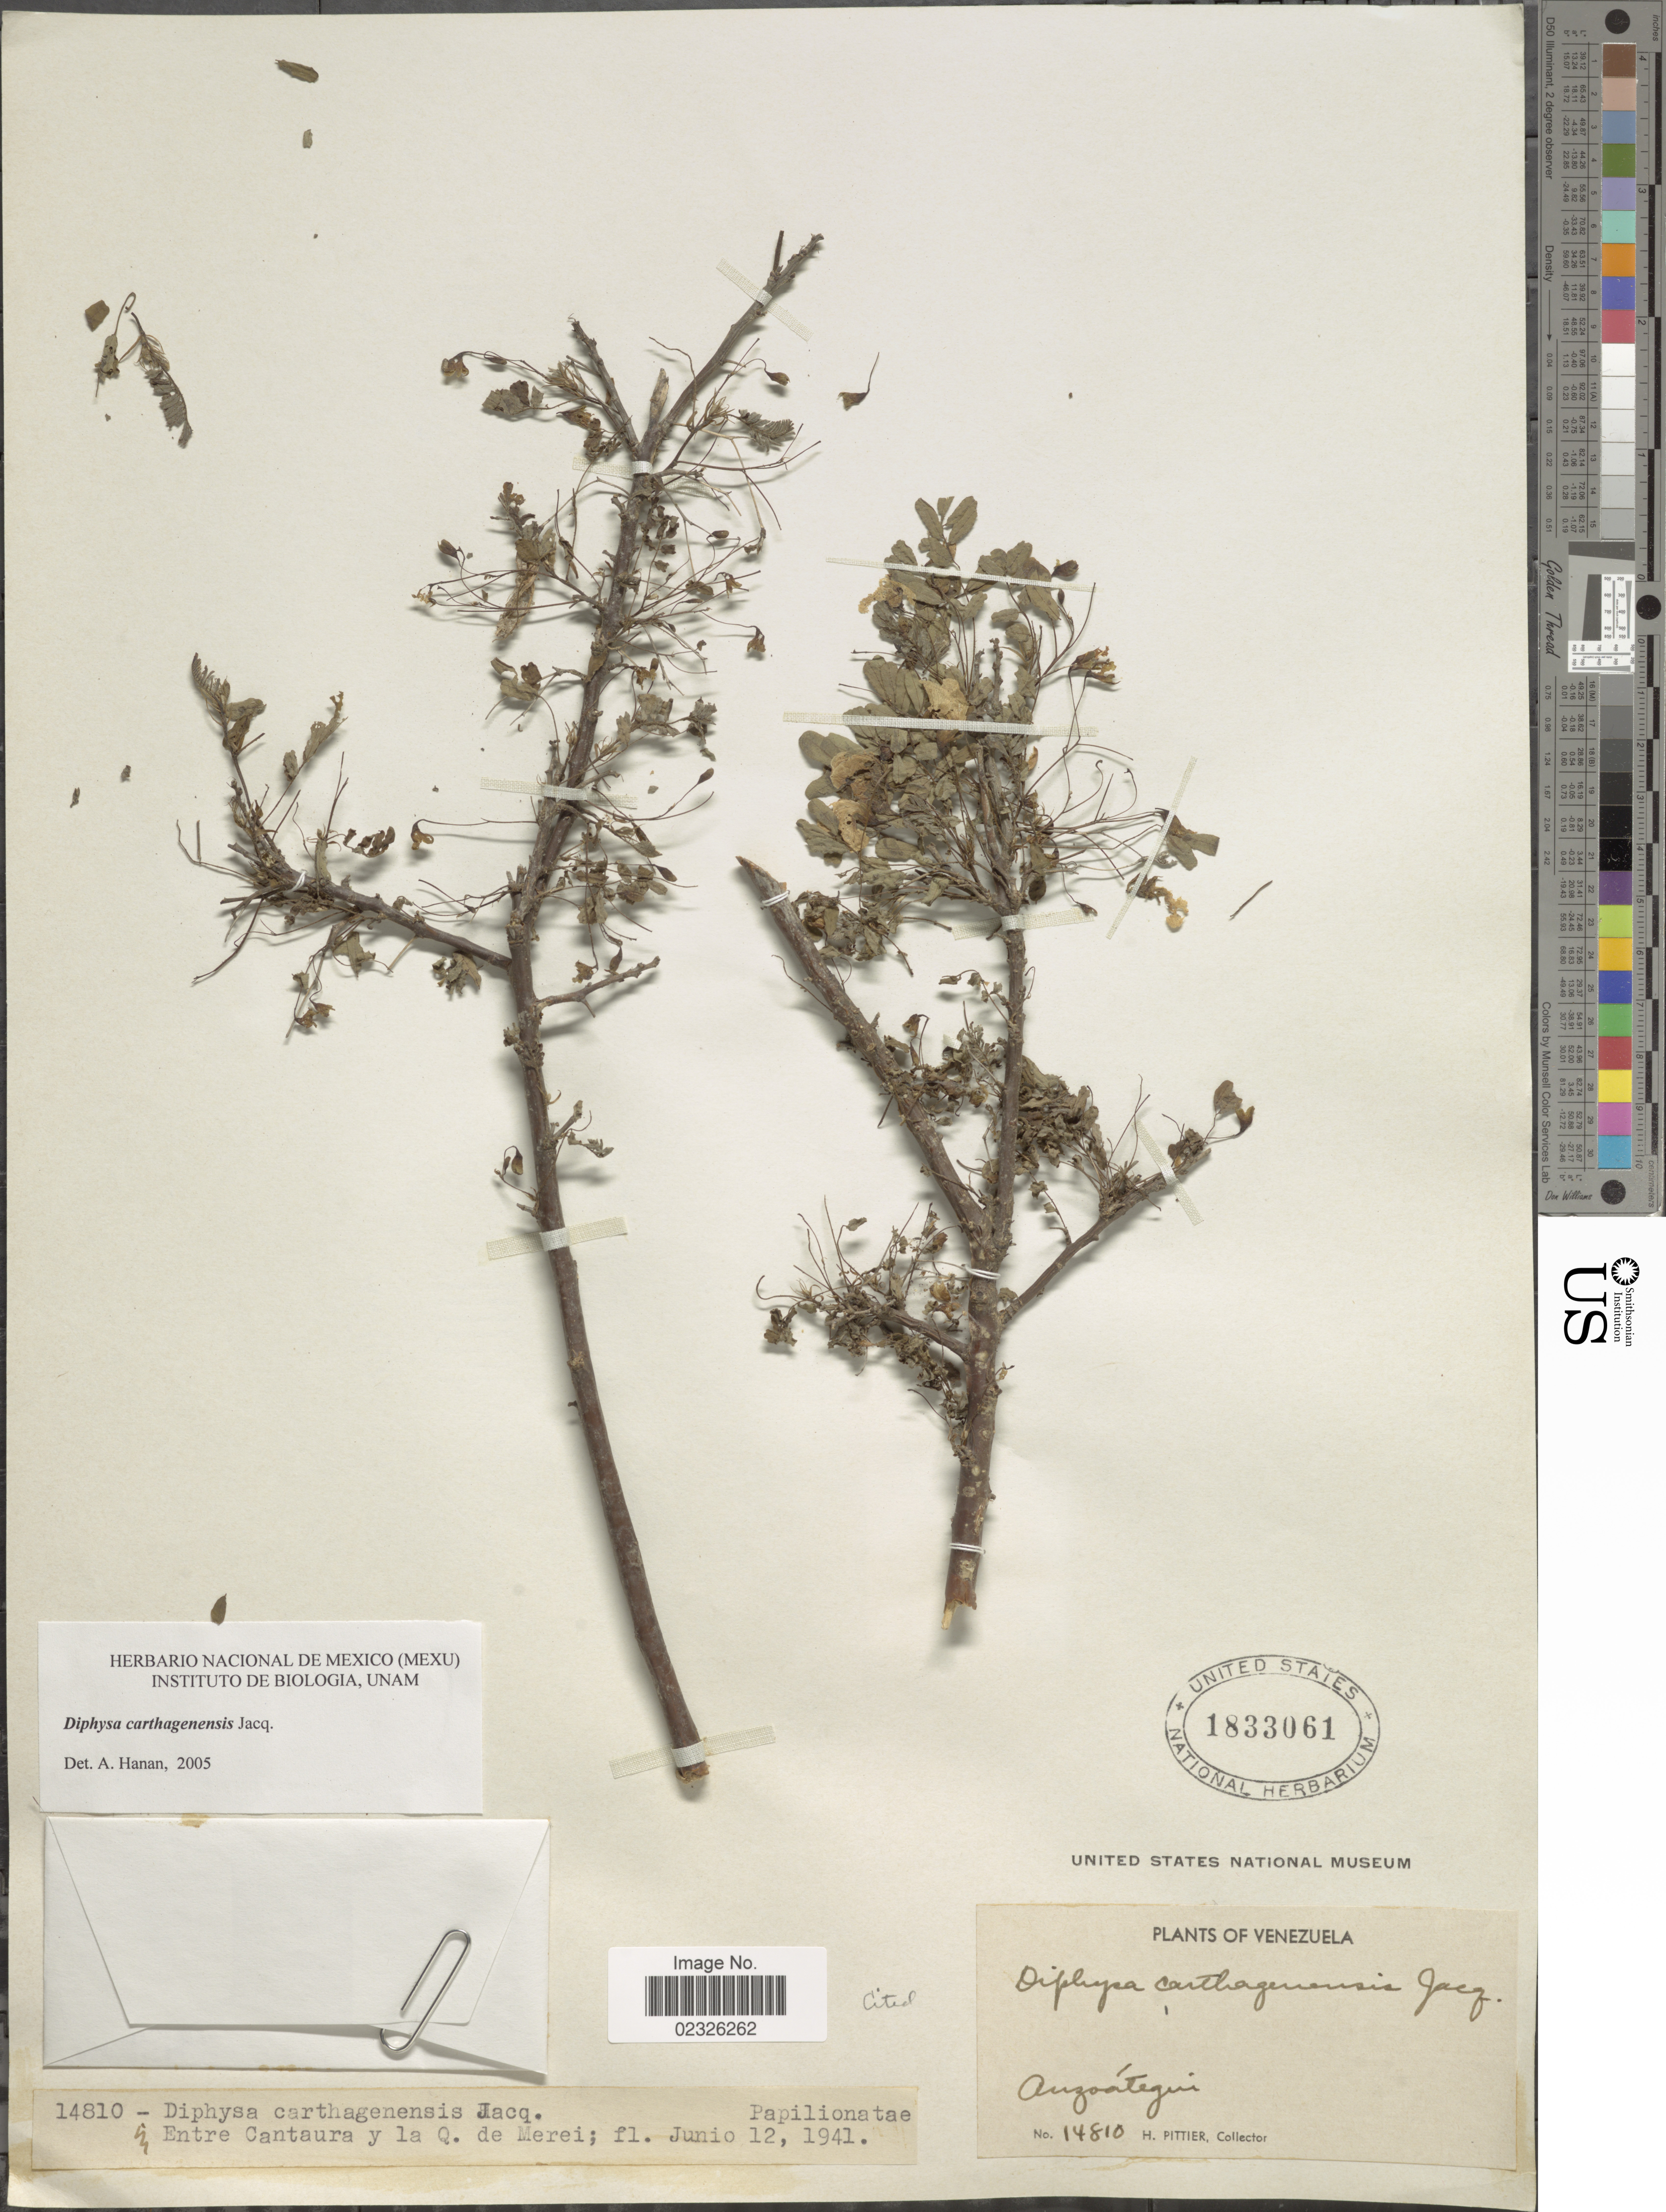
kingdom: Plantae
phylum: Tracheophyta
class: Magnoliopsida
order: Fabales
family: Fabaceae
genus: Diphysa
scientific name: Diphysa carthagenensis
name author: Jacq.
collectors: H. F. Pittier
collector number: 14810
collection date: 1941-06-12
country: Venezuela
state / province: Anzoategui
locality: Entre Cantaura y la Q. de Merei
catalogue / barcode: US 1833061